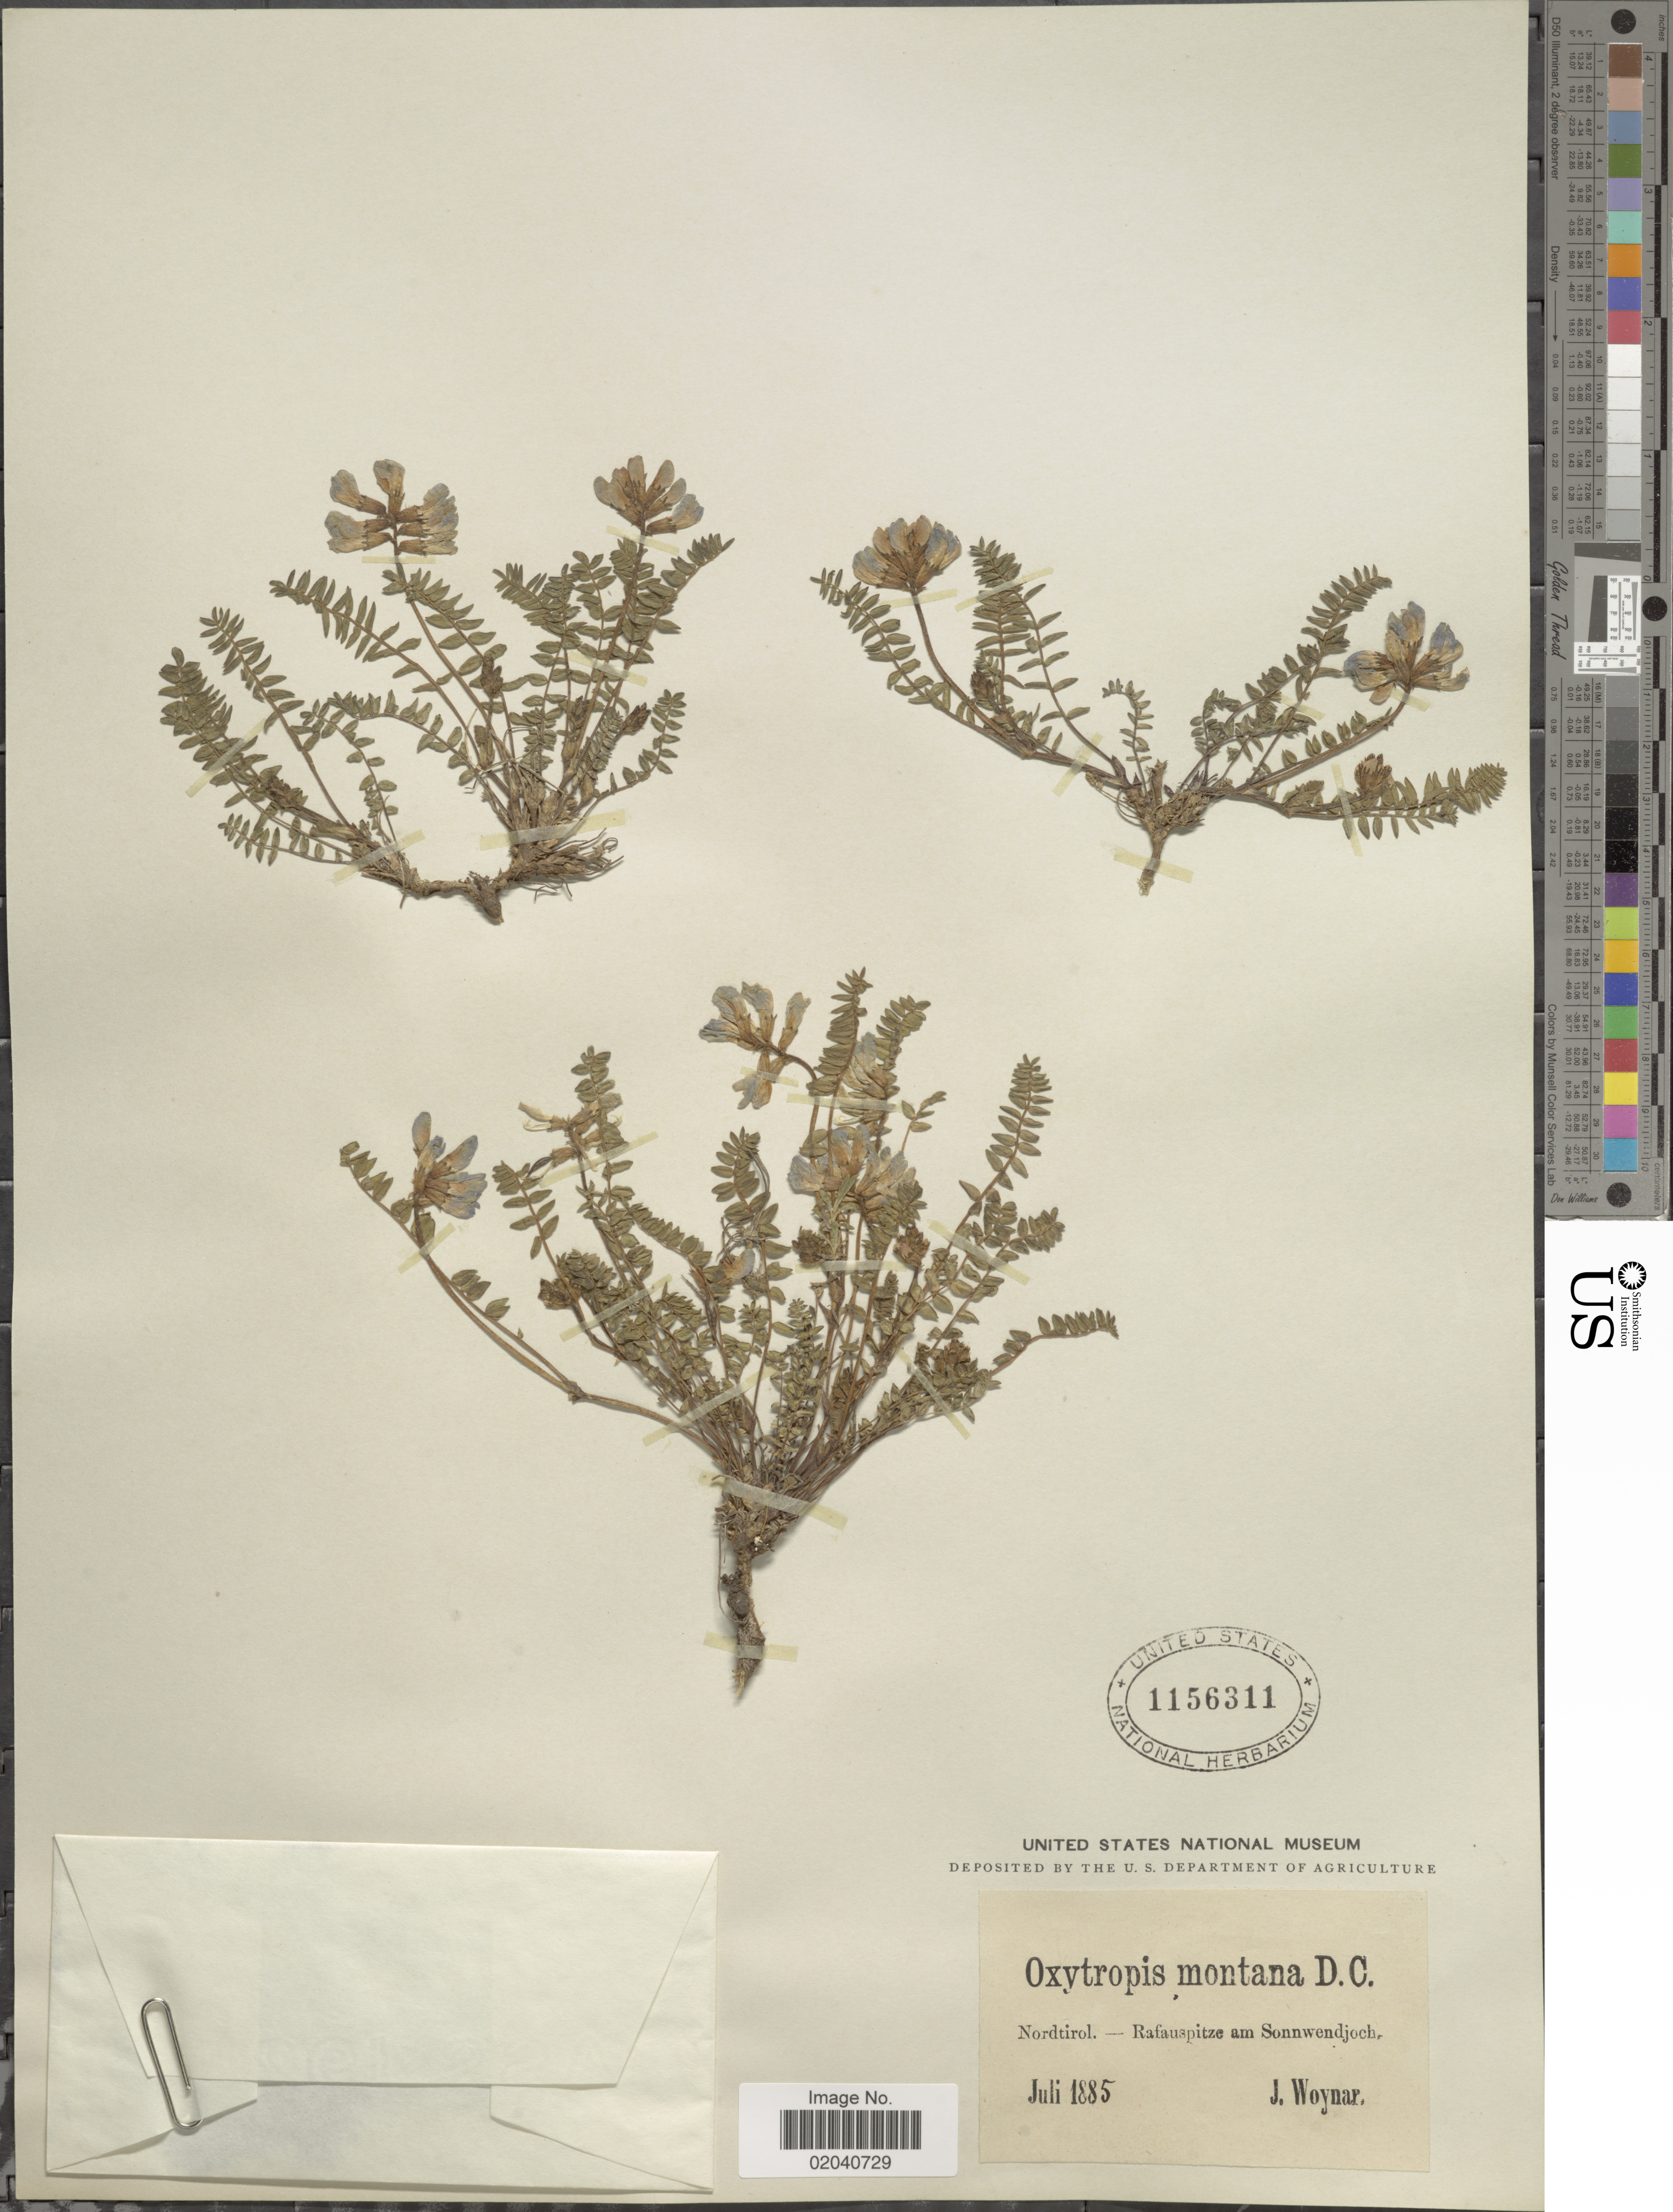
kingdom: Plantae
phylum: Tracheophyta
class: Magnoliopsida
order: Fabales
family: Fabaceae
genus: Oxytropis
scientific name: Oxytropis montana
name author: (L.) DC.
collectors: J. Woynar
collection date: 1885-07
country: Austria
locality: Nordtirol - Rafauspitze am Sonnwendjoch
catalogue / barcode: US 1156311